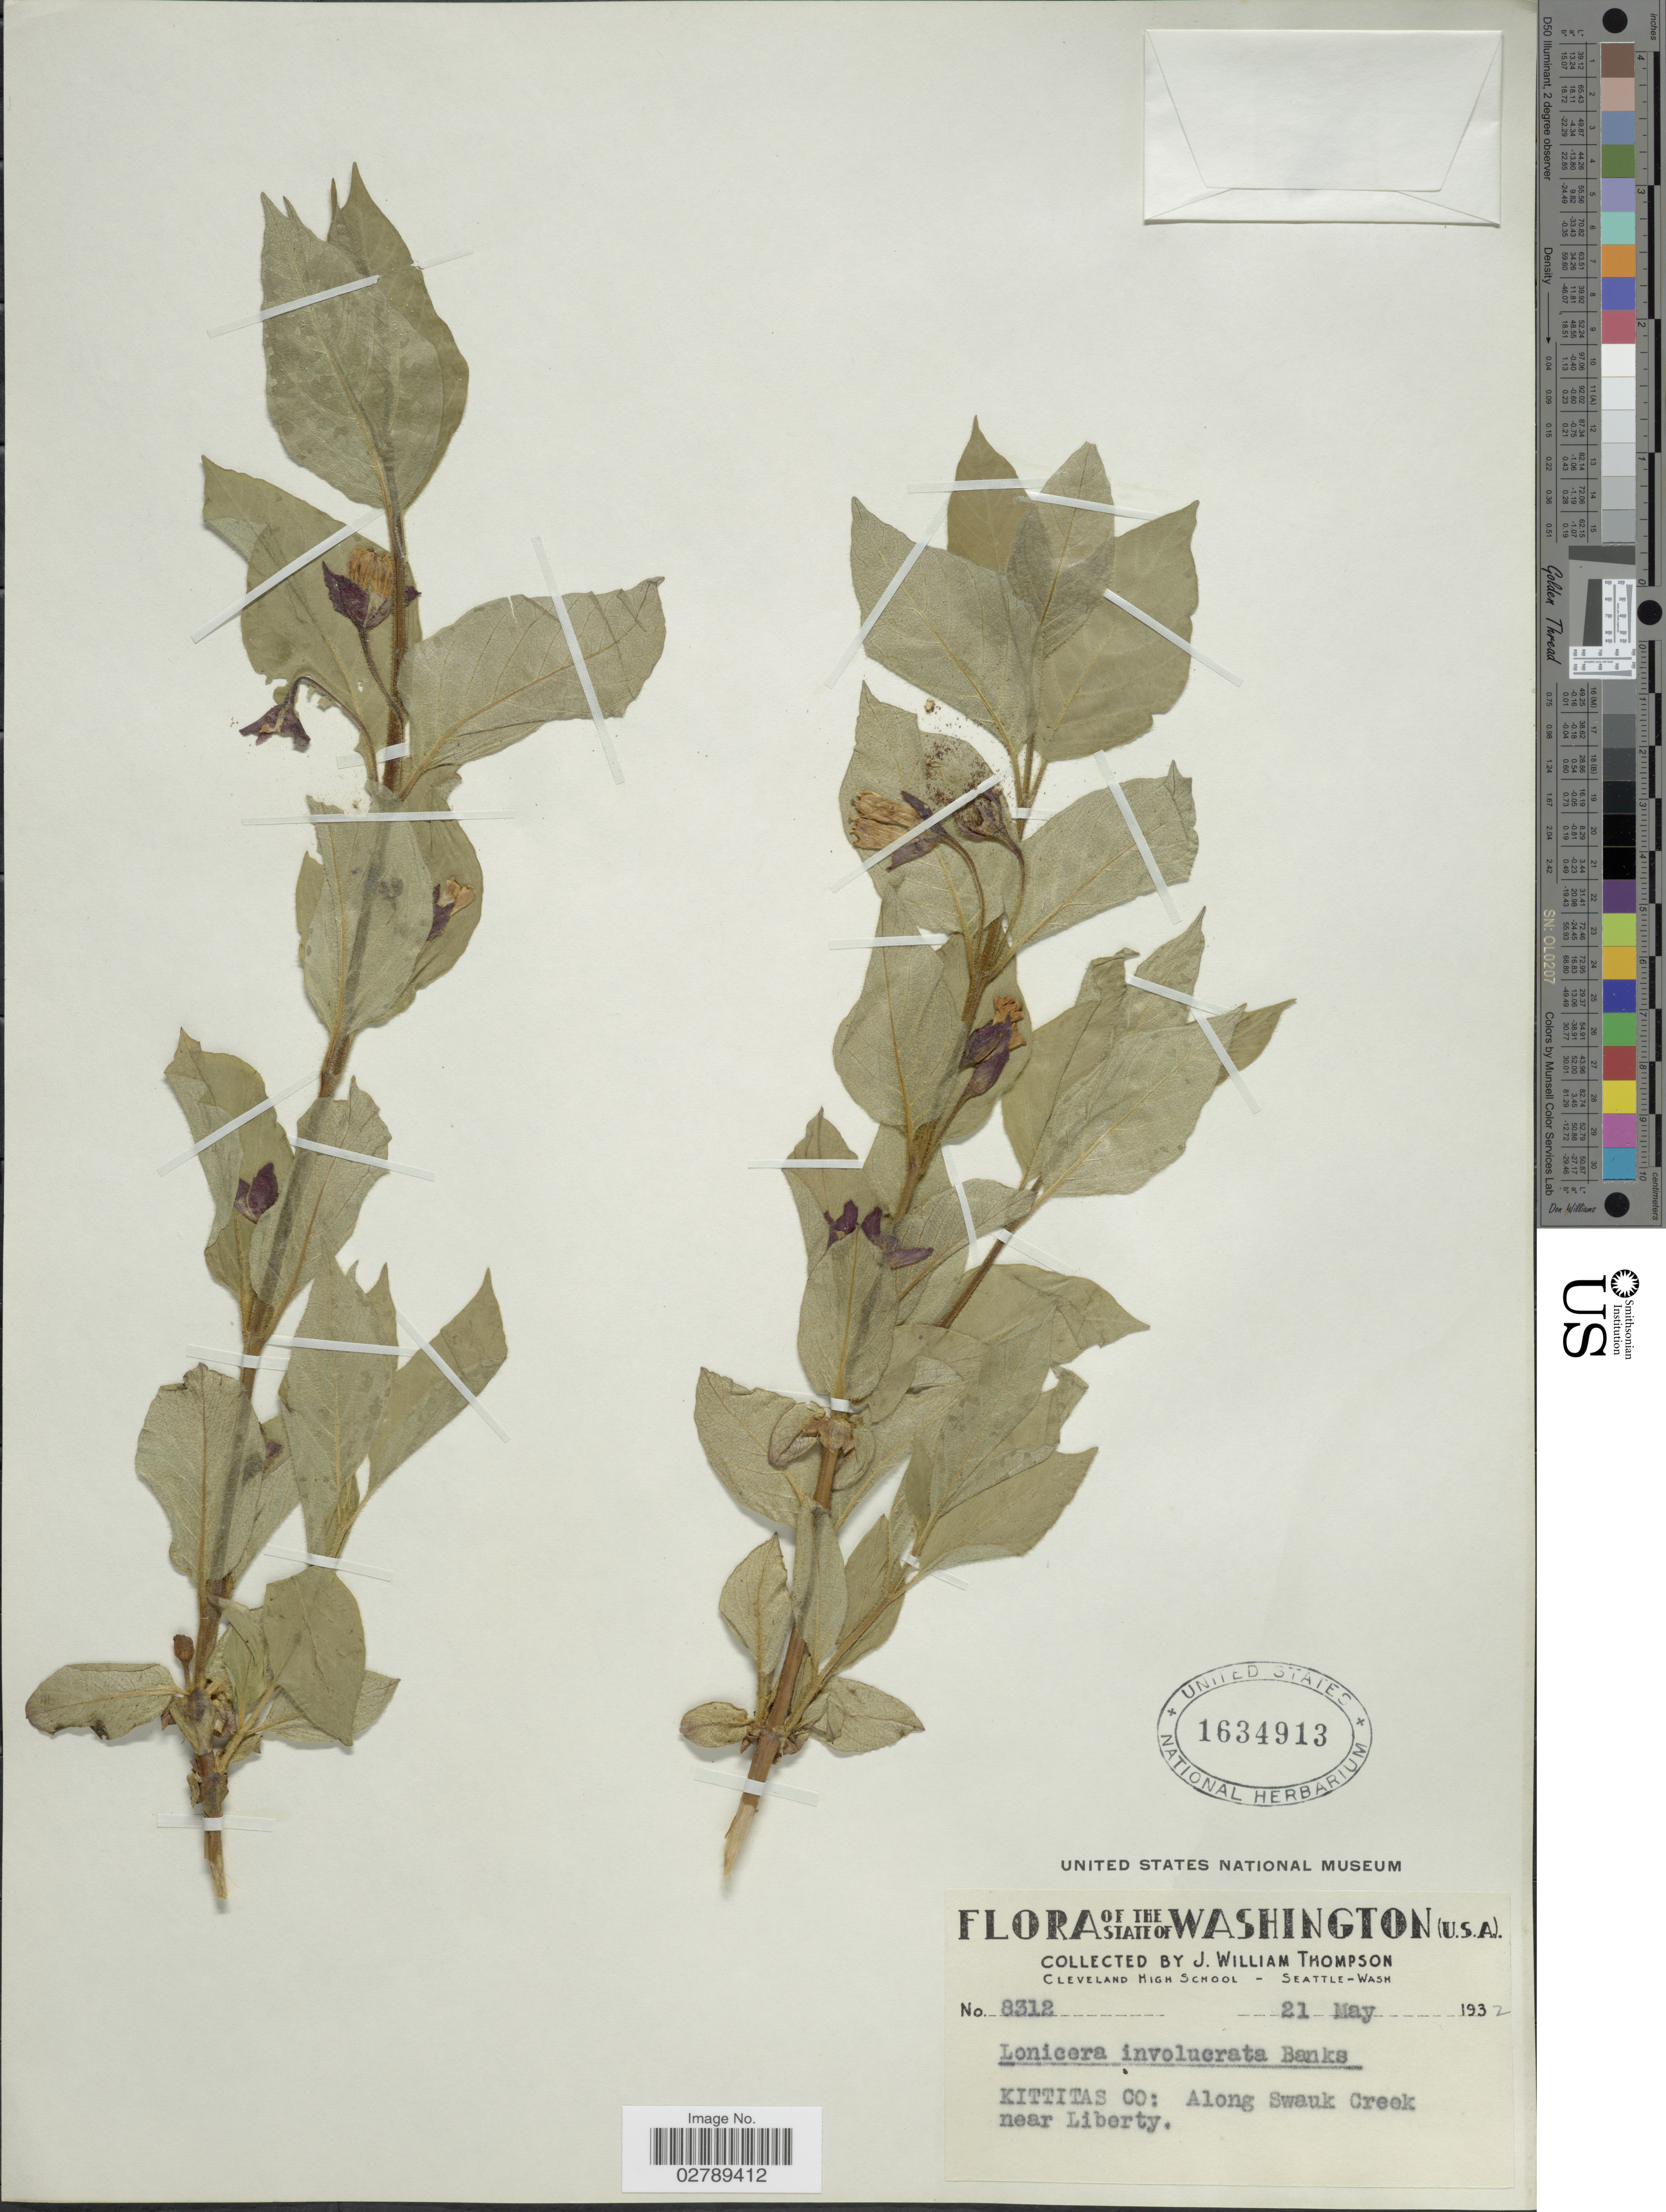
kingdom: Plantae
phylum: Tracheophyta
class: Magnoliopsida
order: Dipsacales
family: Caprifoliaceae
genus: Lonicera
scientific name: Lonicera involucrata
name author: (Richardson) Banks ex Spreng.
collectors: J. W. Thompson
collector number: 8312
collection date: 1932-05-21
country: United States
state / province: Washington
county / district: Kittitas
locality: Kittitas Co: Along Swauk Creek near Liberty.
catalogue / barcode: US 1634913